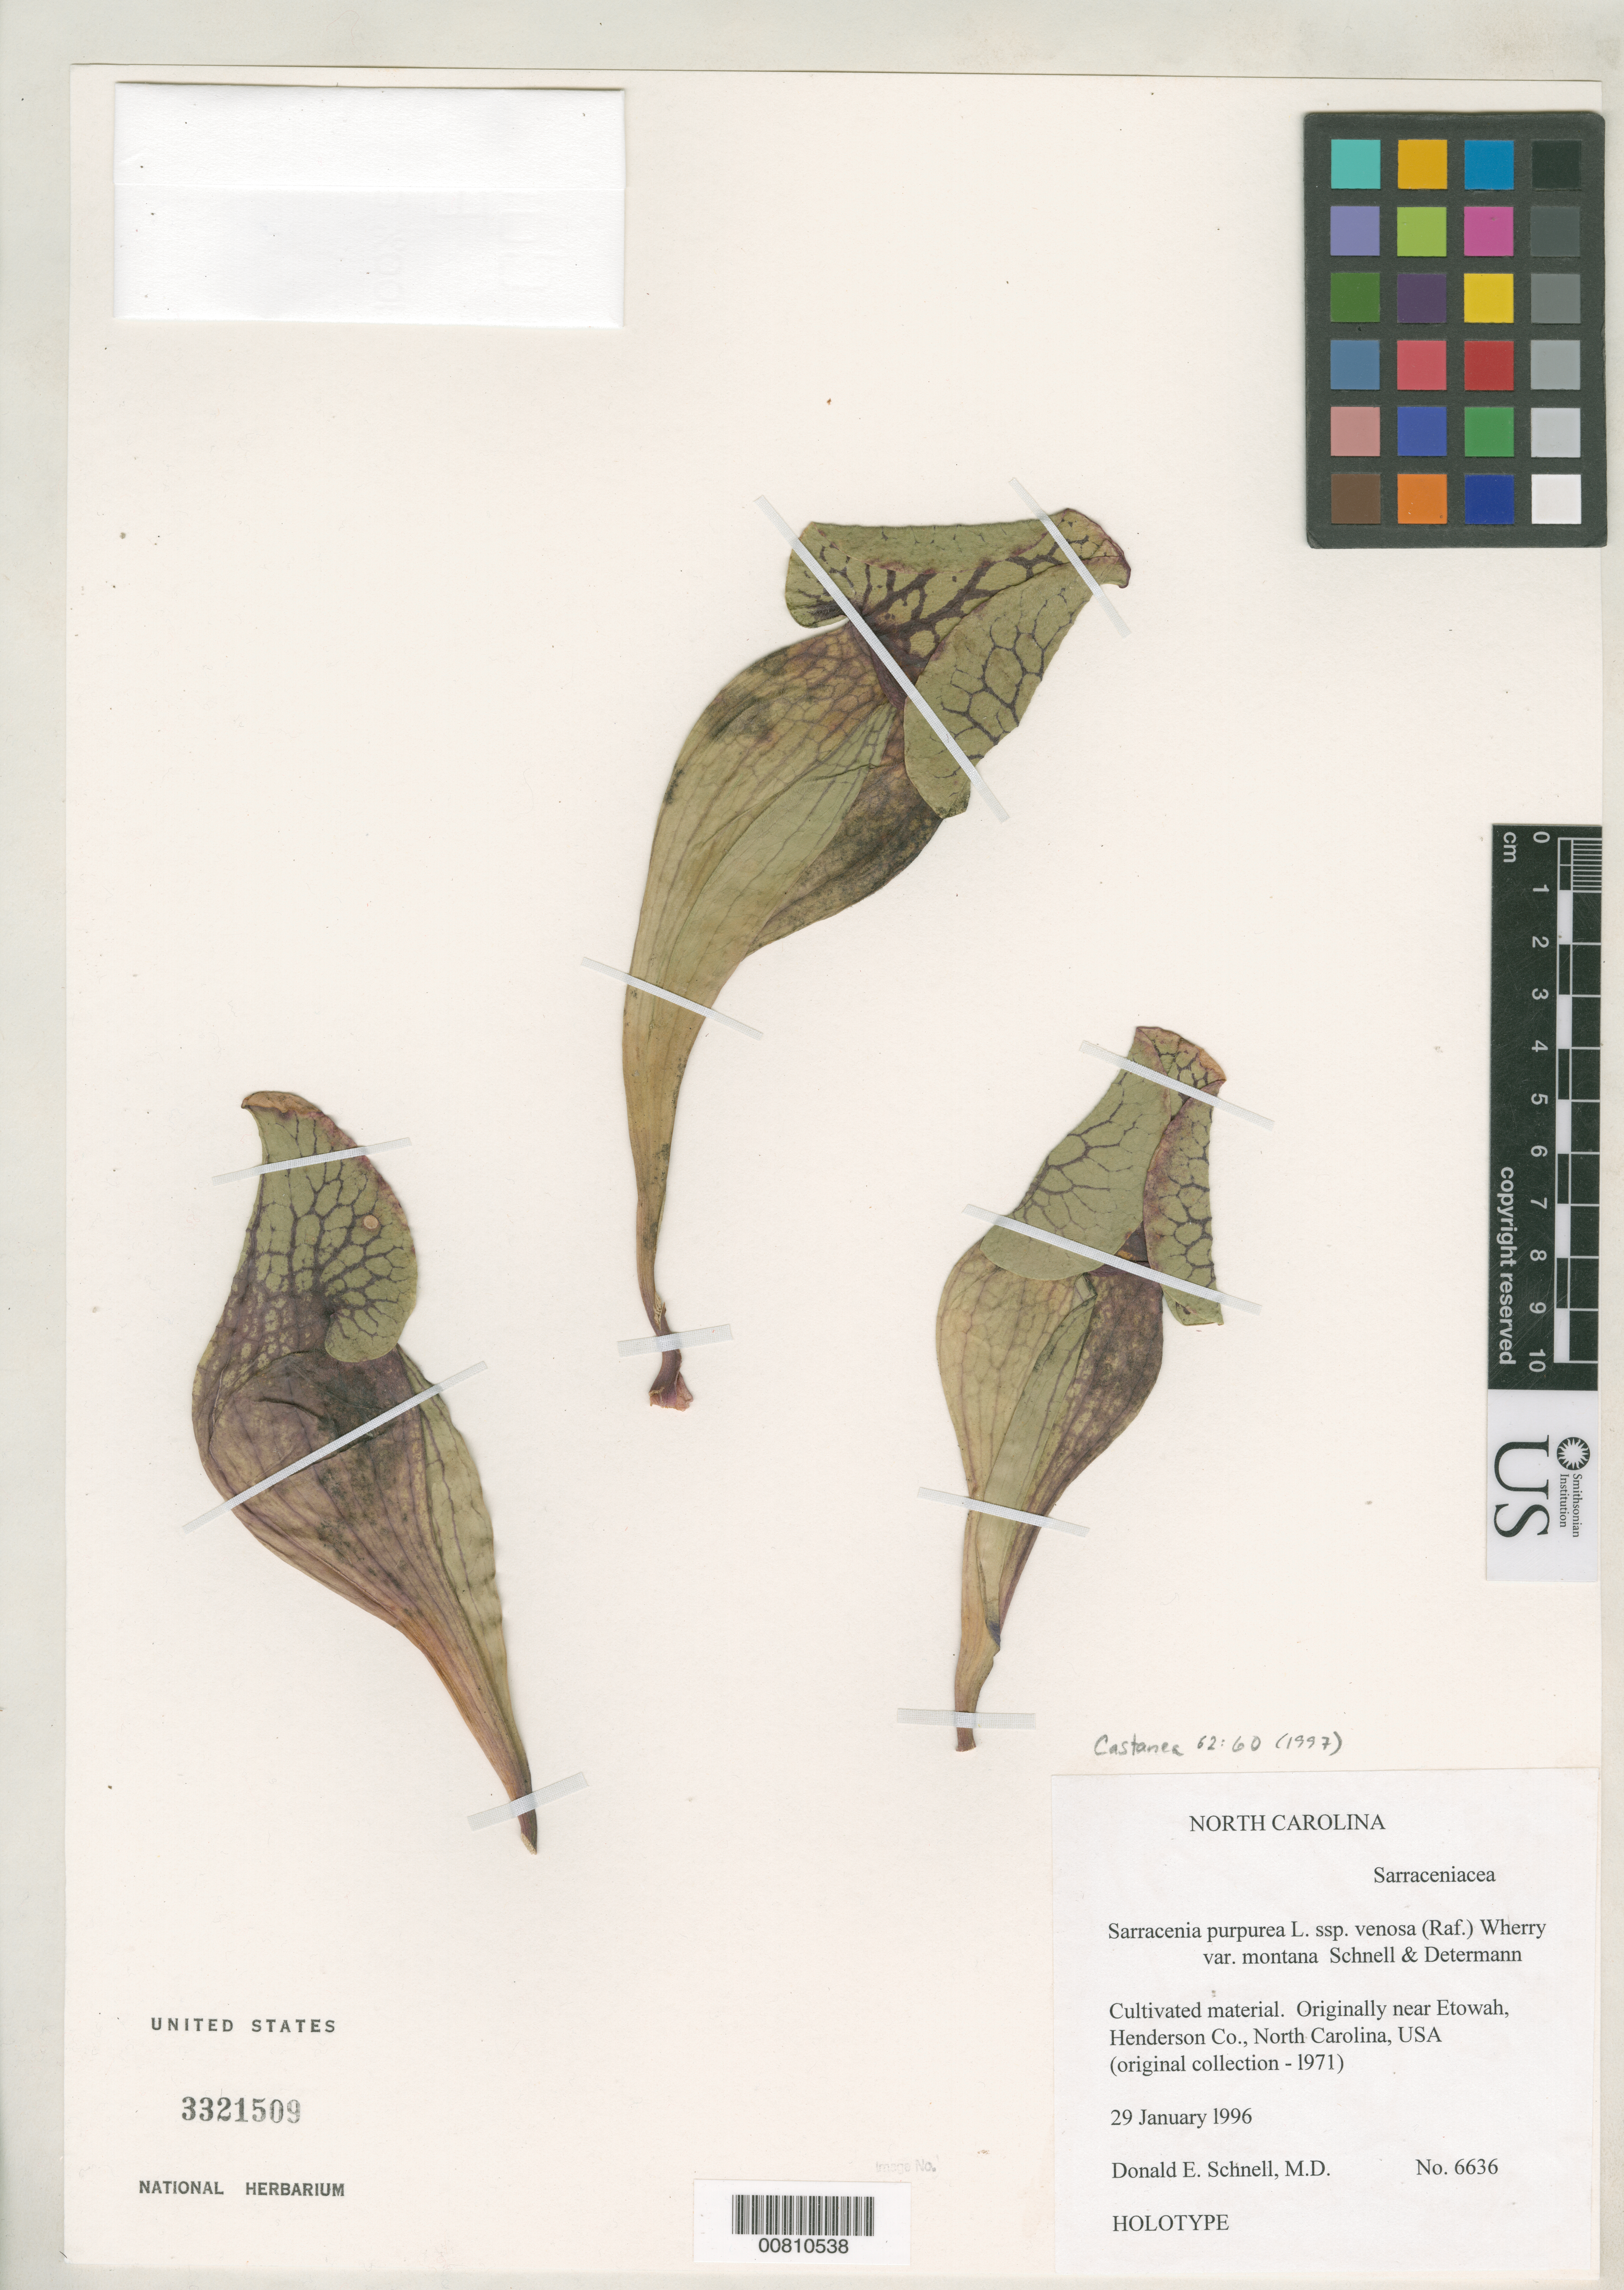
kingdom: Plantae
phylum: Tracheophyta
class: Magnoliopsida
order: Ericales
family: Sarraceniaceae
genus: Sarracenia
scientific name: Sarracenia purpurea subsp. venosa var. montana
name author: D.E. Schnell & Determann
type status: Holotype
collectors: D. E. Schnell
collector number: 6636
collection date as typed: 29 Jan 1996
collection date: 1996-01-29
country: United States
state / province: North Carolina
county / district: Henderson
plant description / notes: Original collection 1971.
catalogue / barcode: US 3321509